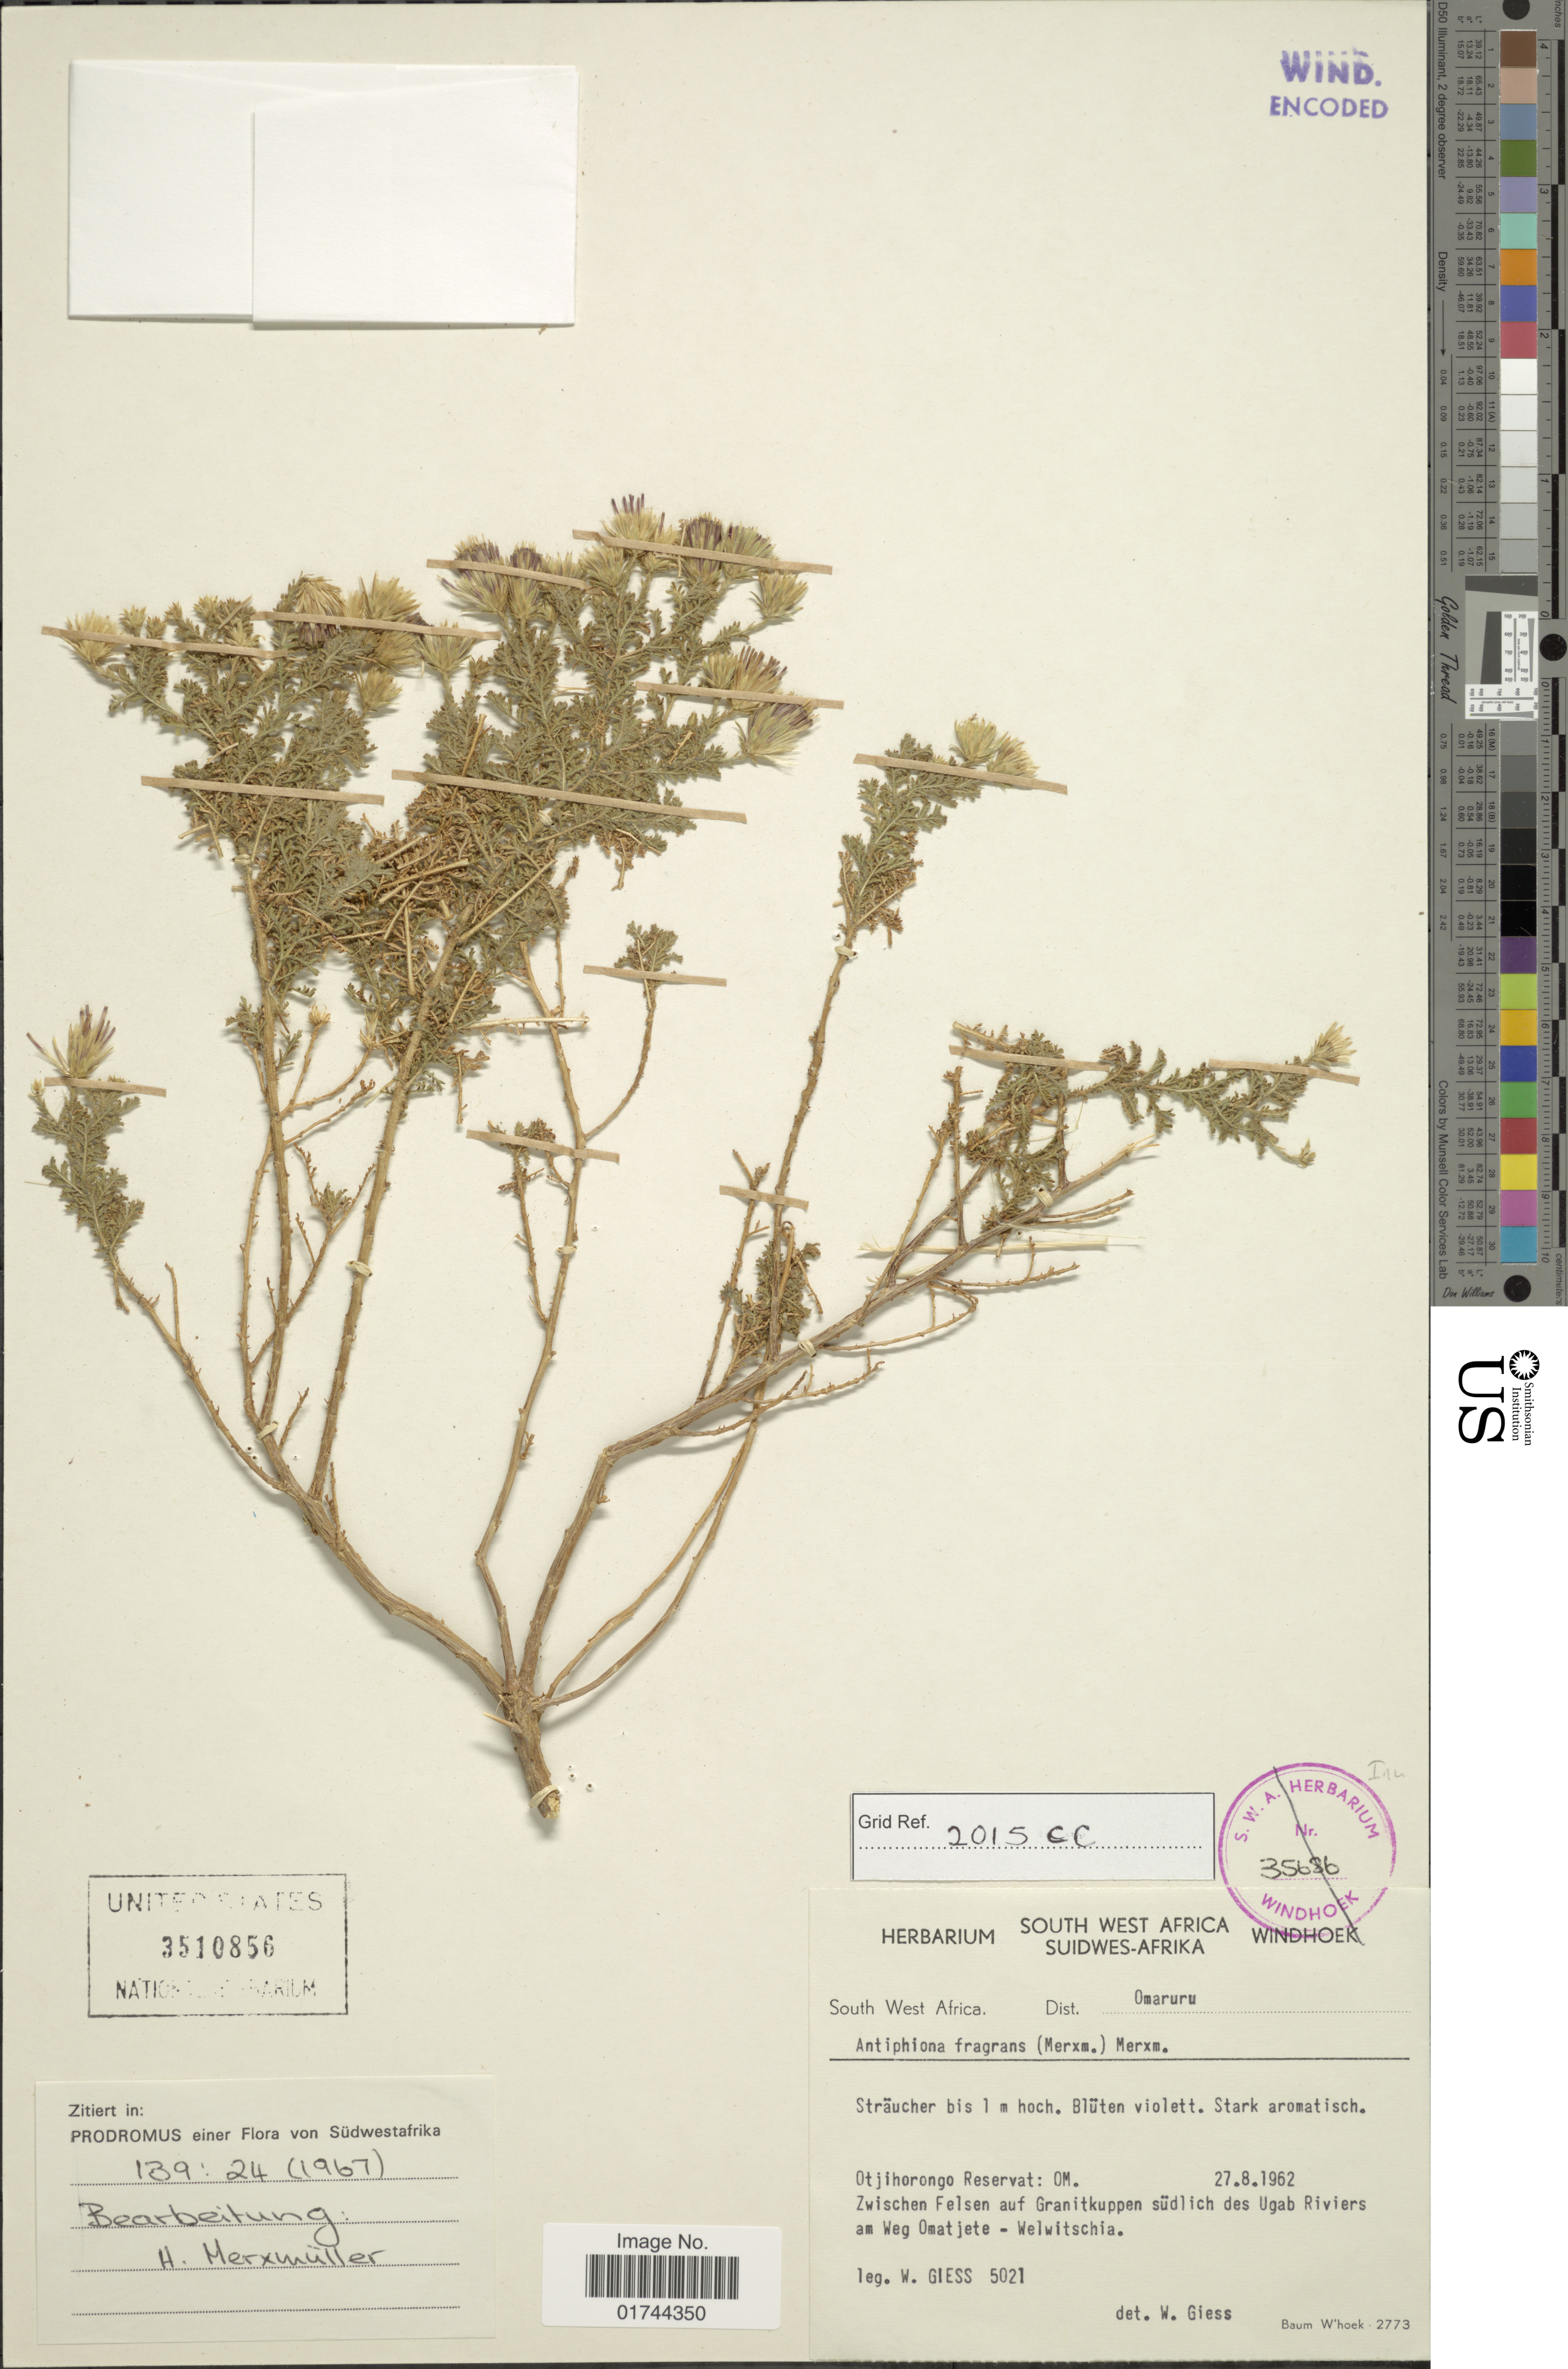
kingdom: Plantae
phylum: Tracheophyta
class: Magnoliopsida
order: Asterales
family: Asteraceae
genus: Antiphiona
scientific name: Antiphiona fragrans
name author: (Merxm.) Merxm.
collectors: W. Giess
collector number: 5021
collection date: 1962-08-27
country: Namibia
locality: Dist. Omaruru, Otjihorongo Reservat : OM., Zwischen Felsen auf Granitkuppen sudlich des Ugab Riviers am Weg Omatjete- Welwitschia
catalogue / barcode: US 3510856